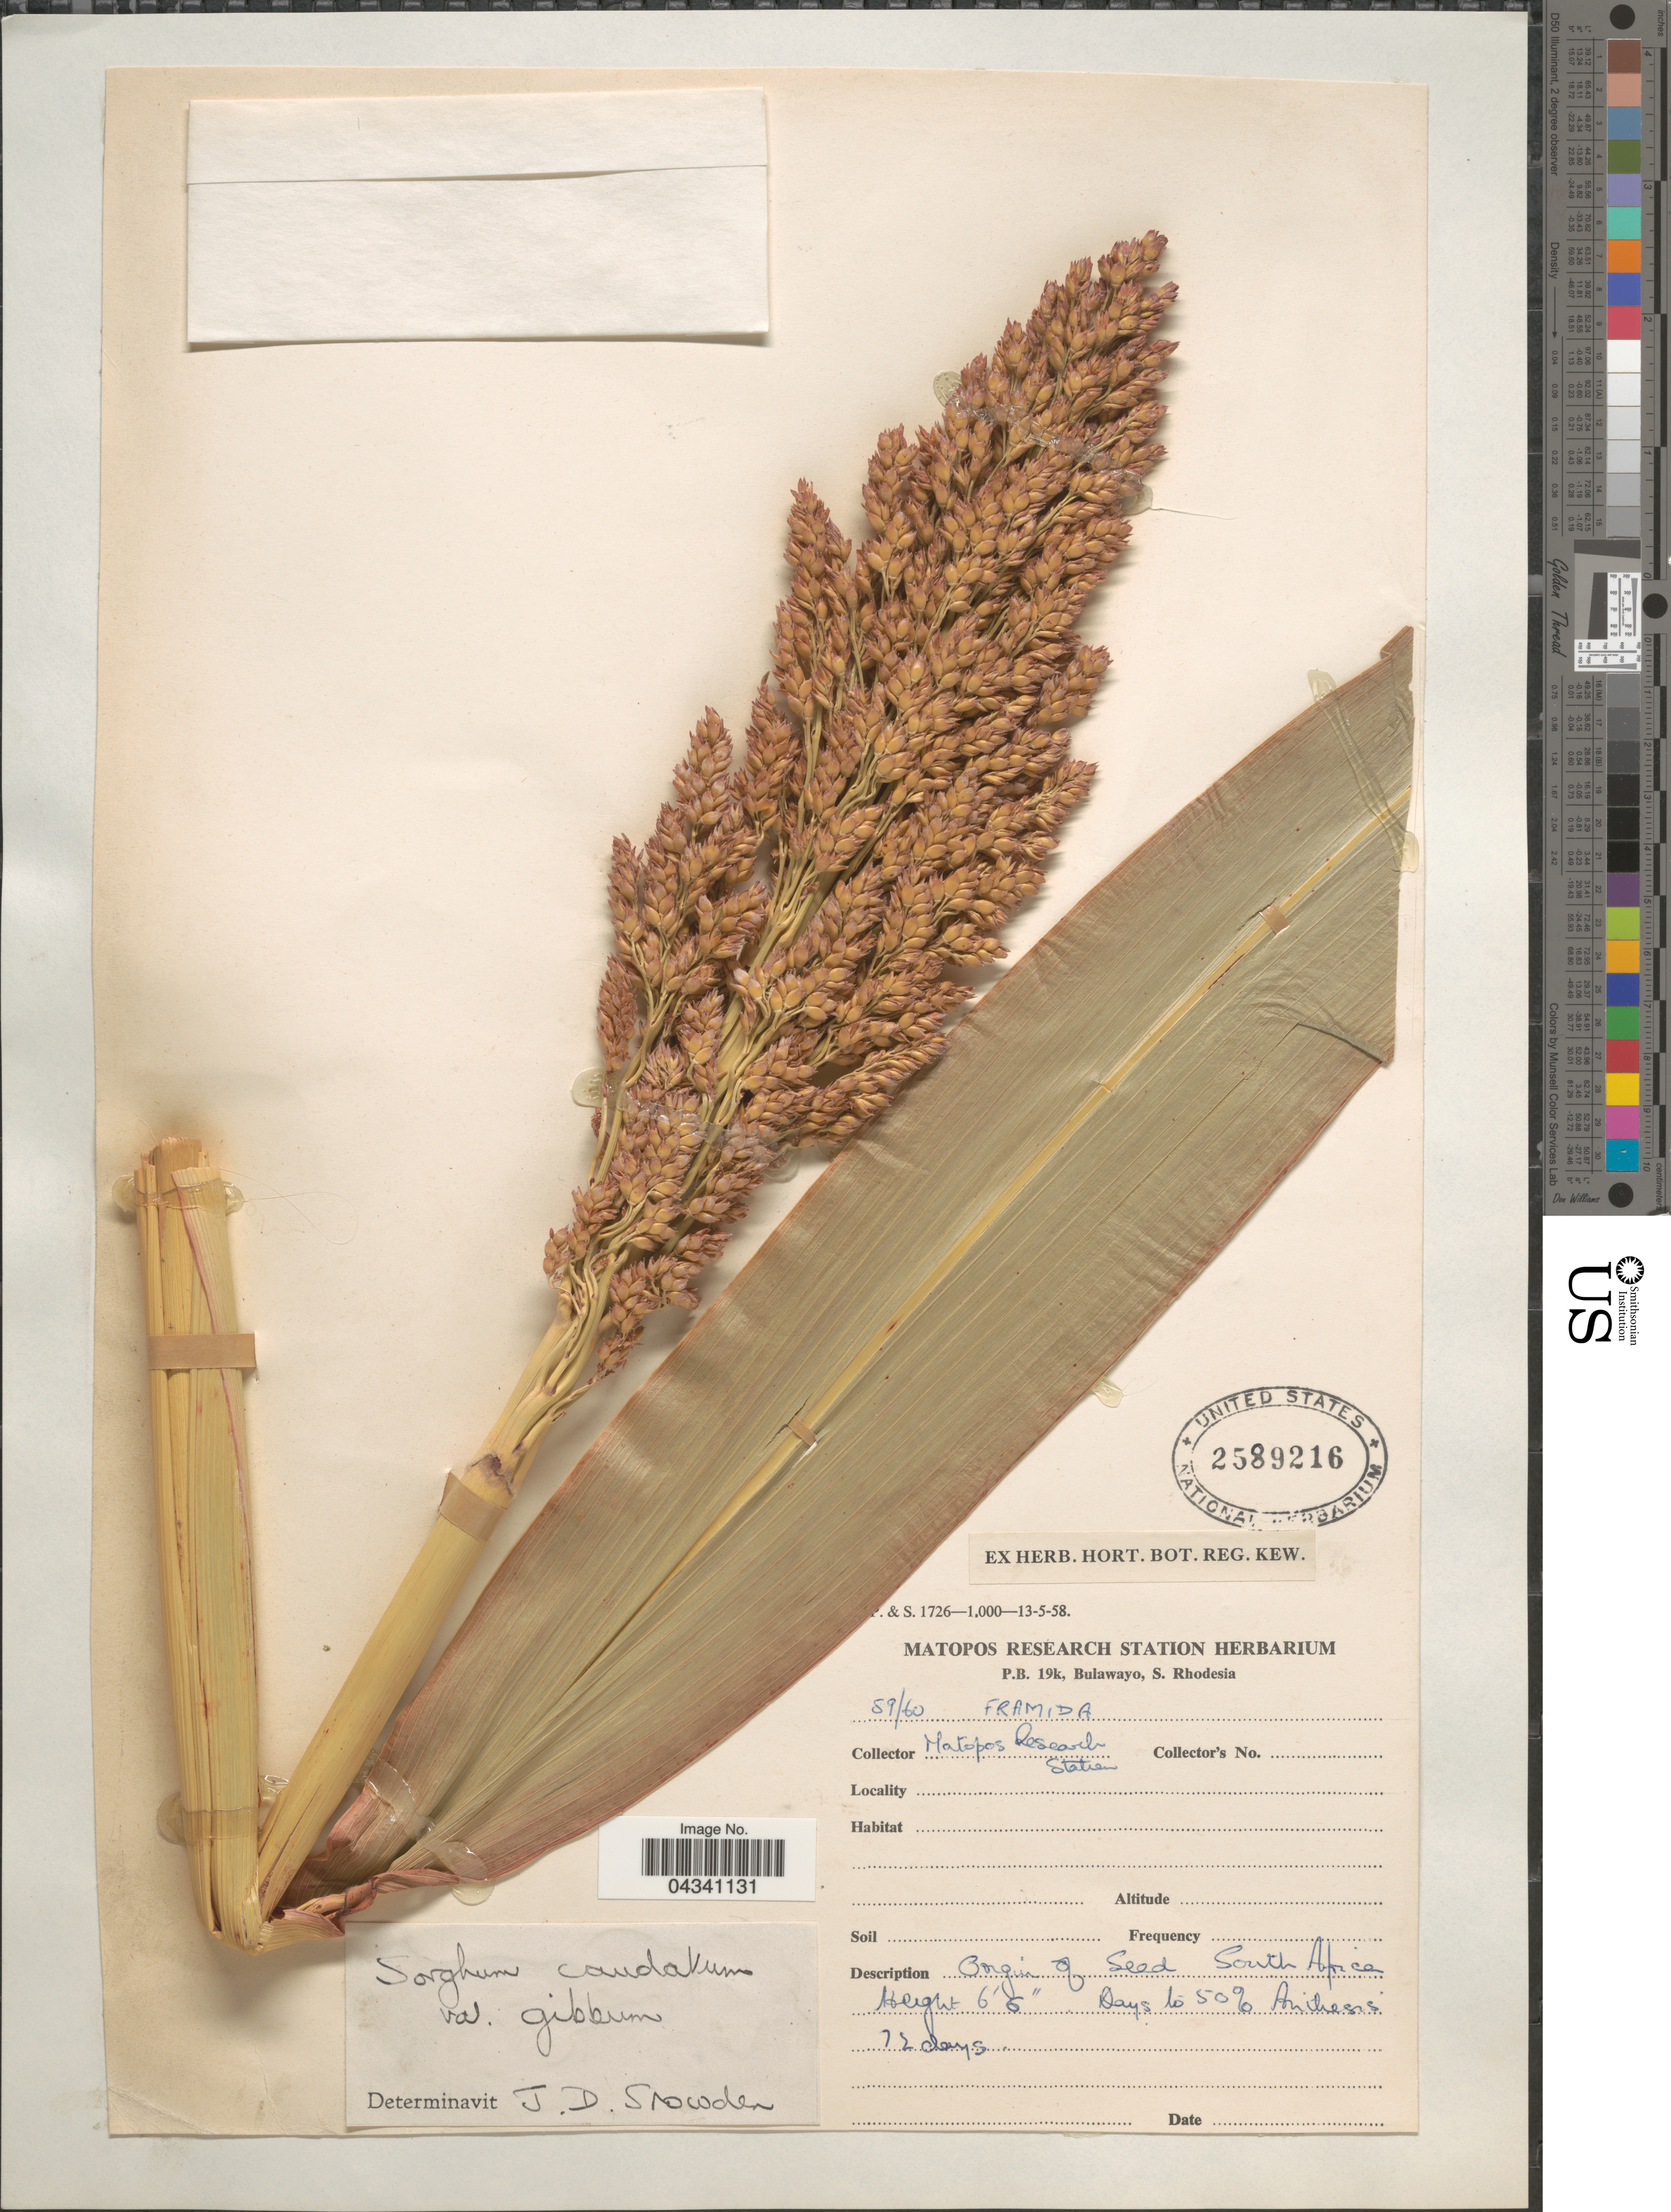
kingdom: Plantae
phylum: Tracheophyta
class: Liliopsida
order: Poales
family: Poaceae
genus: Sorghum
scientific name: Sorghum bicolor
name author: (L.) Moench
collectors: Matopos Research Station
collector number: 59/60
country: Zimbabwe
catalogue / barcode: US 2589216